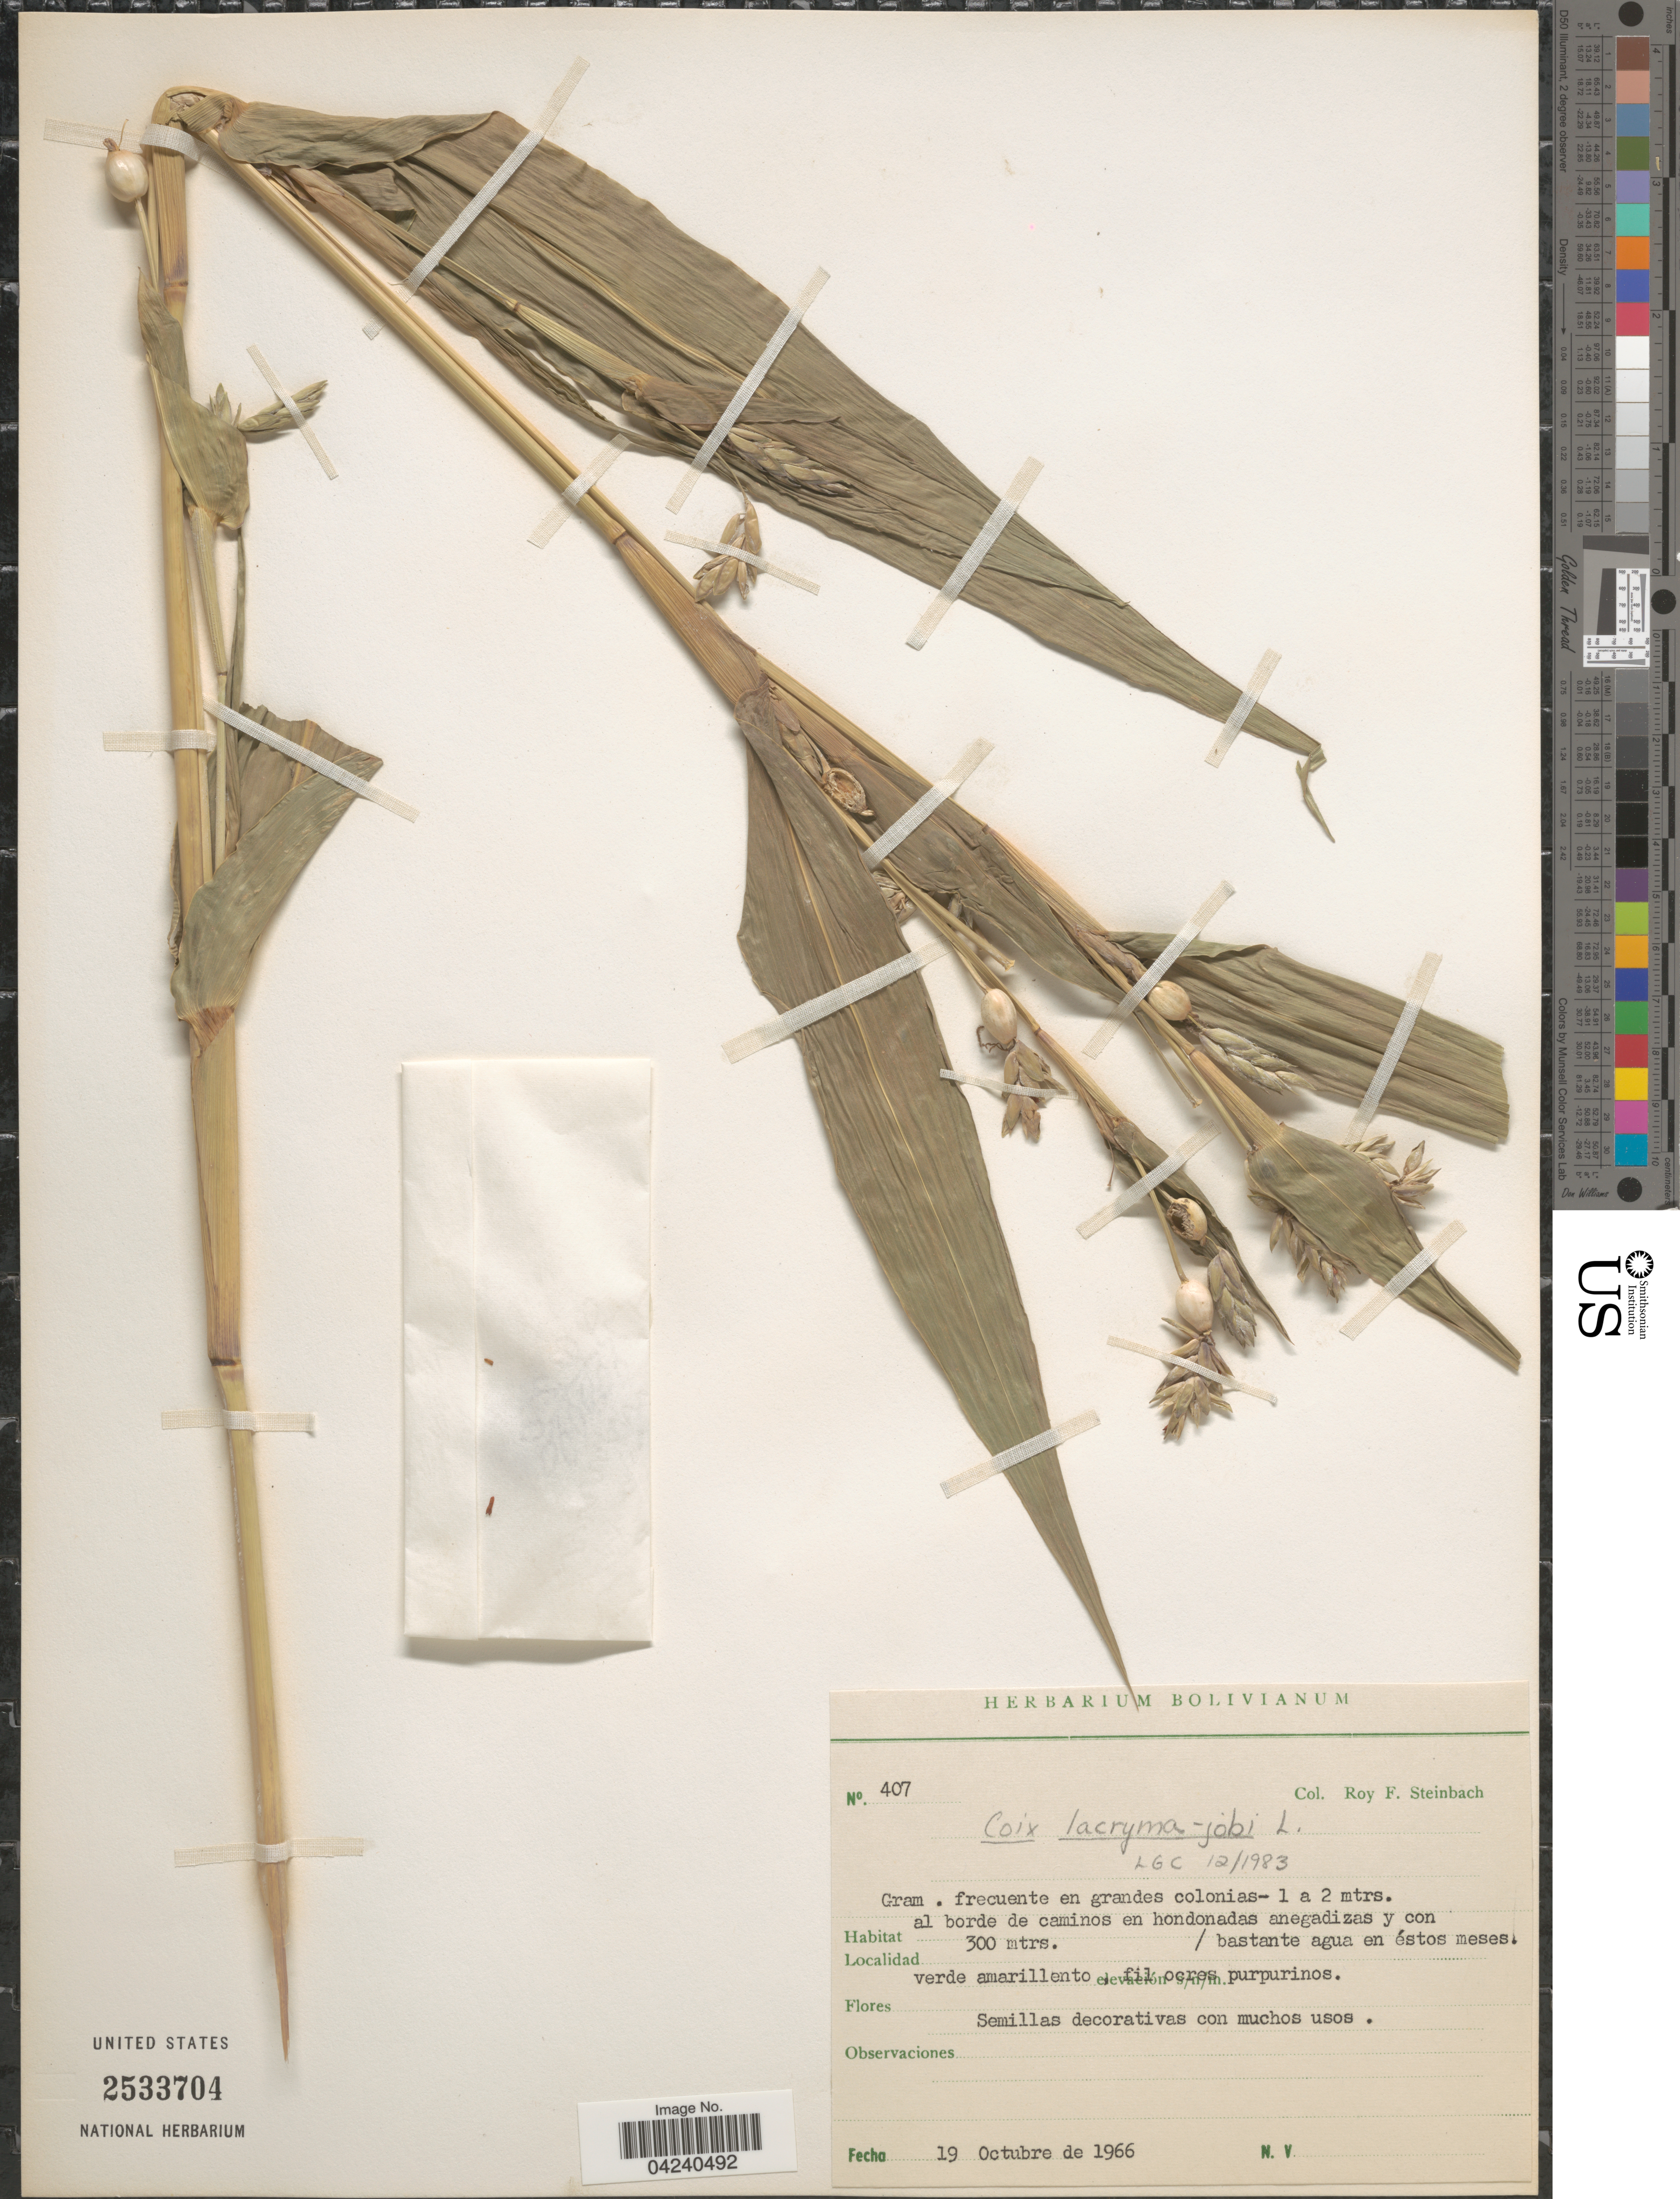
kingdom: Plantae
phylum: Tracheophyta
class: Liliopsida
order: Poales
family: Poaceae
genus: Coix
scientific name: Coix lacryma-jobi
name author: L.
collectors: R. F. Steinbach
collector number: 407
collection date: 1966-10-19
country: Bolivia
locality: Al borde de caminos en hondonadas anegadizas.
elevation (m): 300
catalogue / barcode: US 2533704